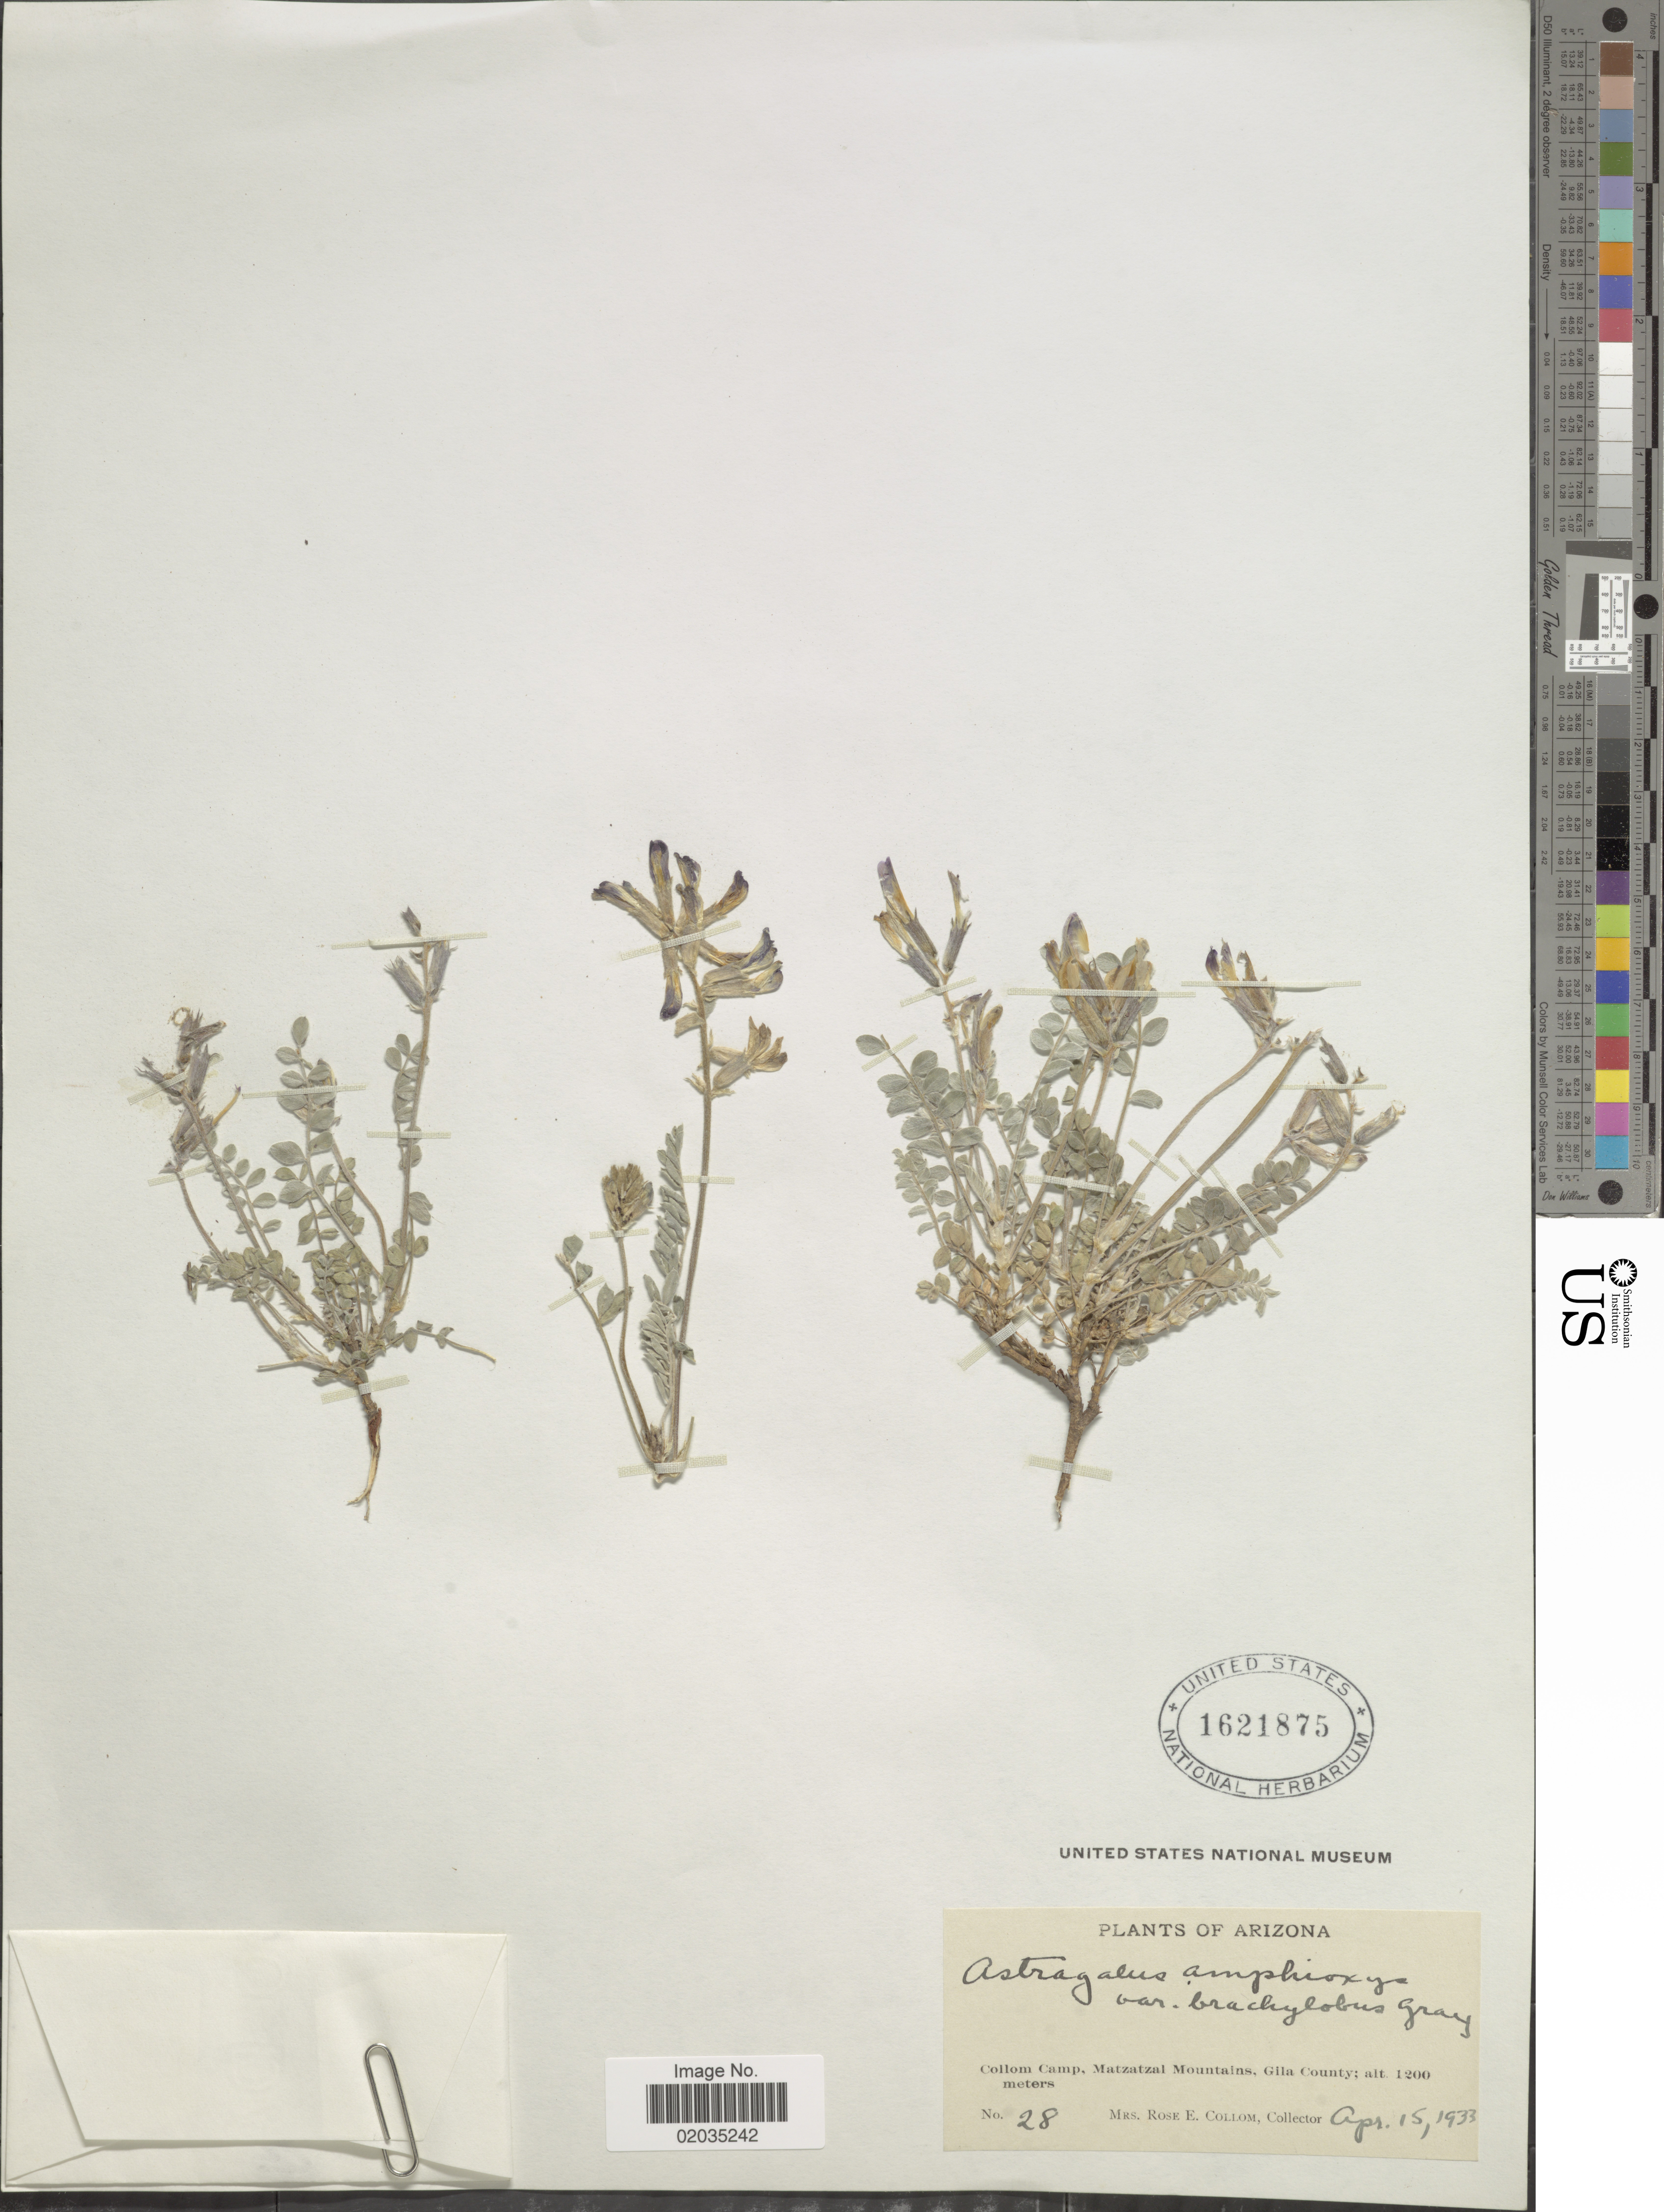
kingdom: Plantae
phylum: Tracheophyta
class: Magnoliopsida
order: Fabales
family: Fabaceae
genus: Astragalus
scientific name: Astragalus tephrodes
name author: A. Gray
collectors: R. E. Collom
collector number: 28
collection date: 1933-04-15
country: United States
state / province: Arizona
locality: Collom Camp, Matzatzal Mountains, Gila County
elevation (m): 1200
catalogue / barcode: US 1621875